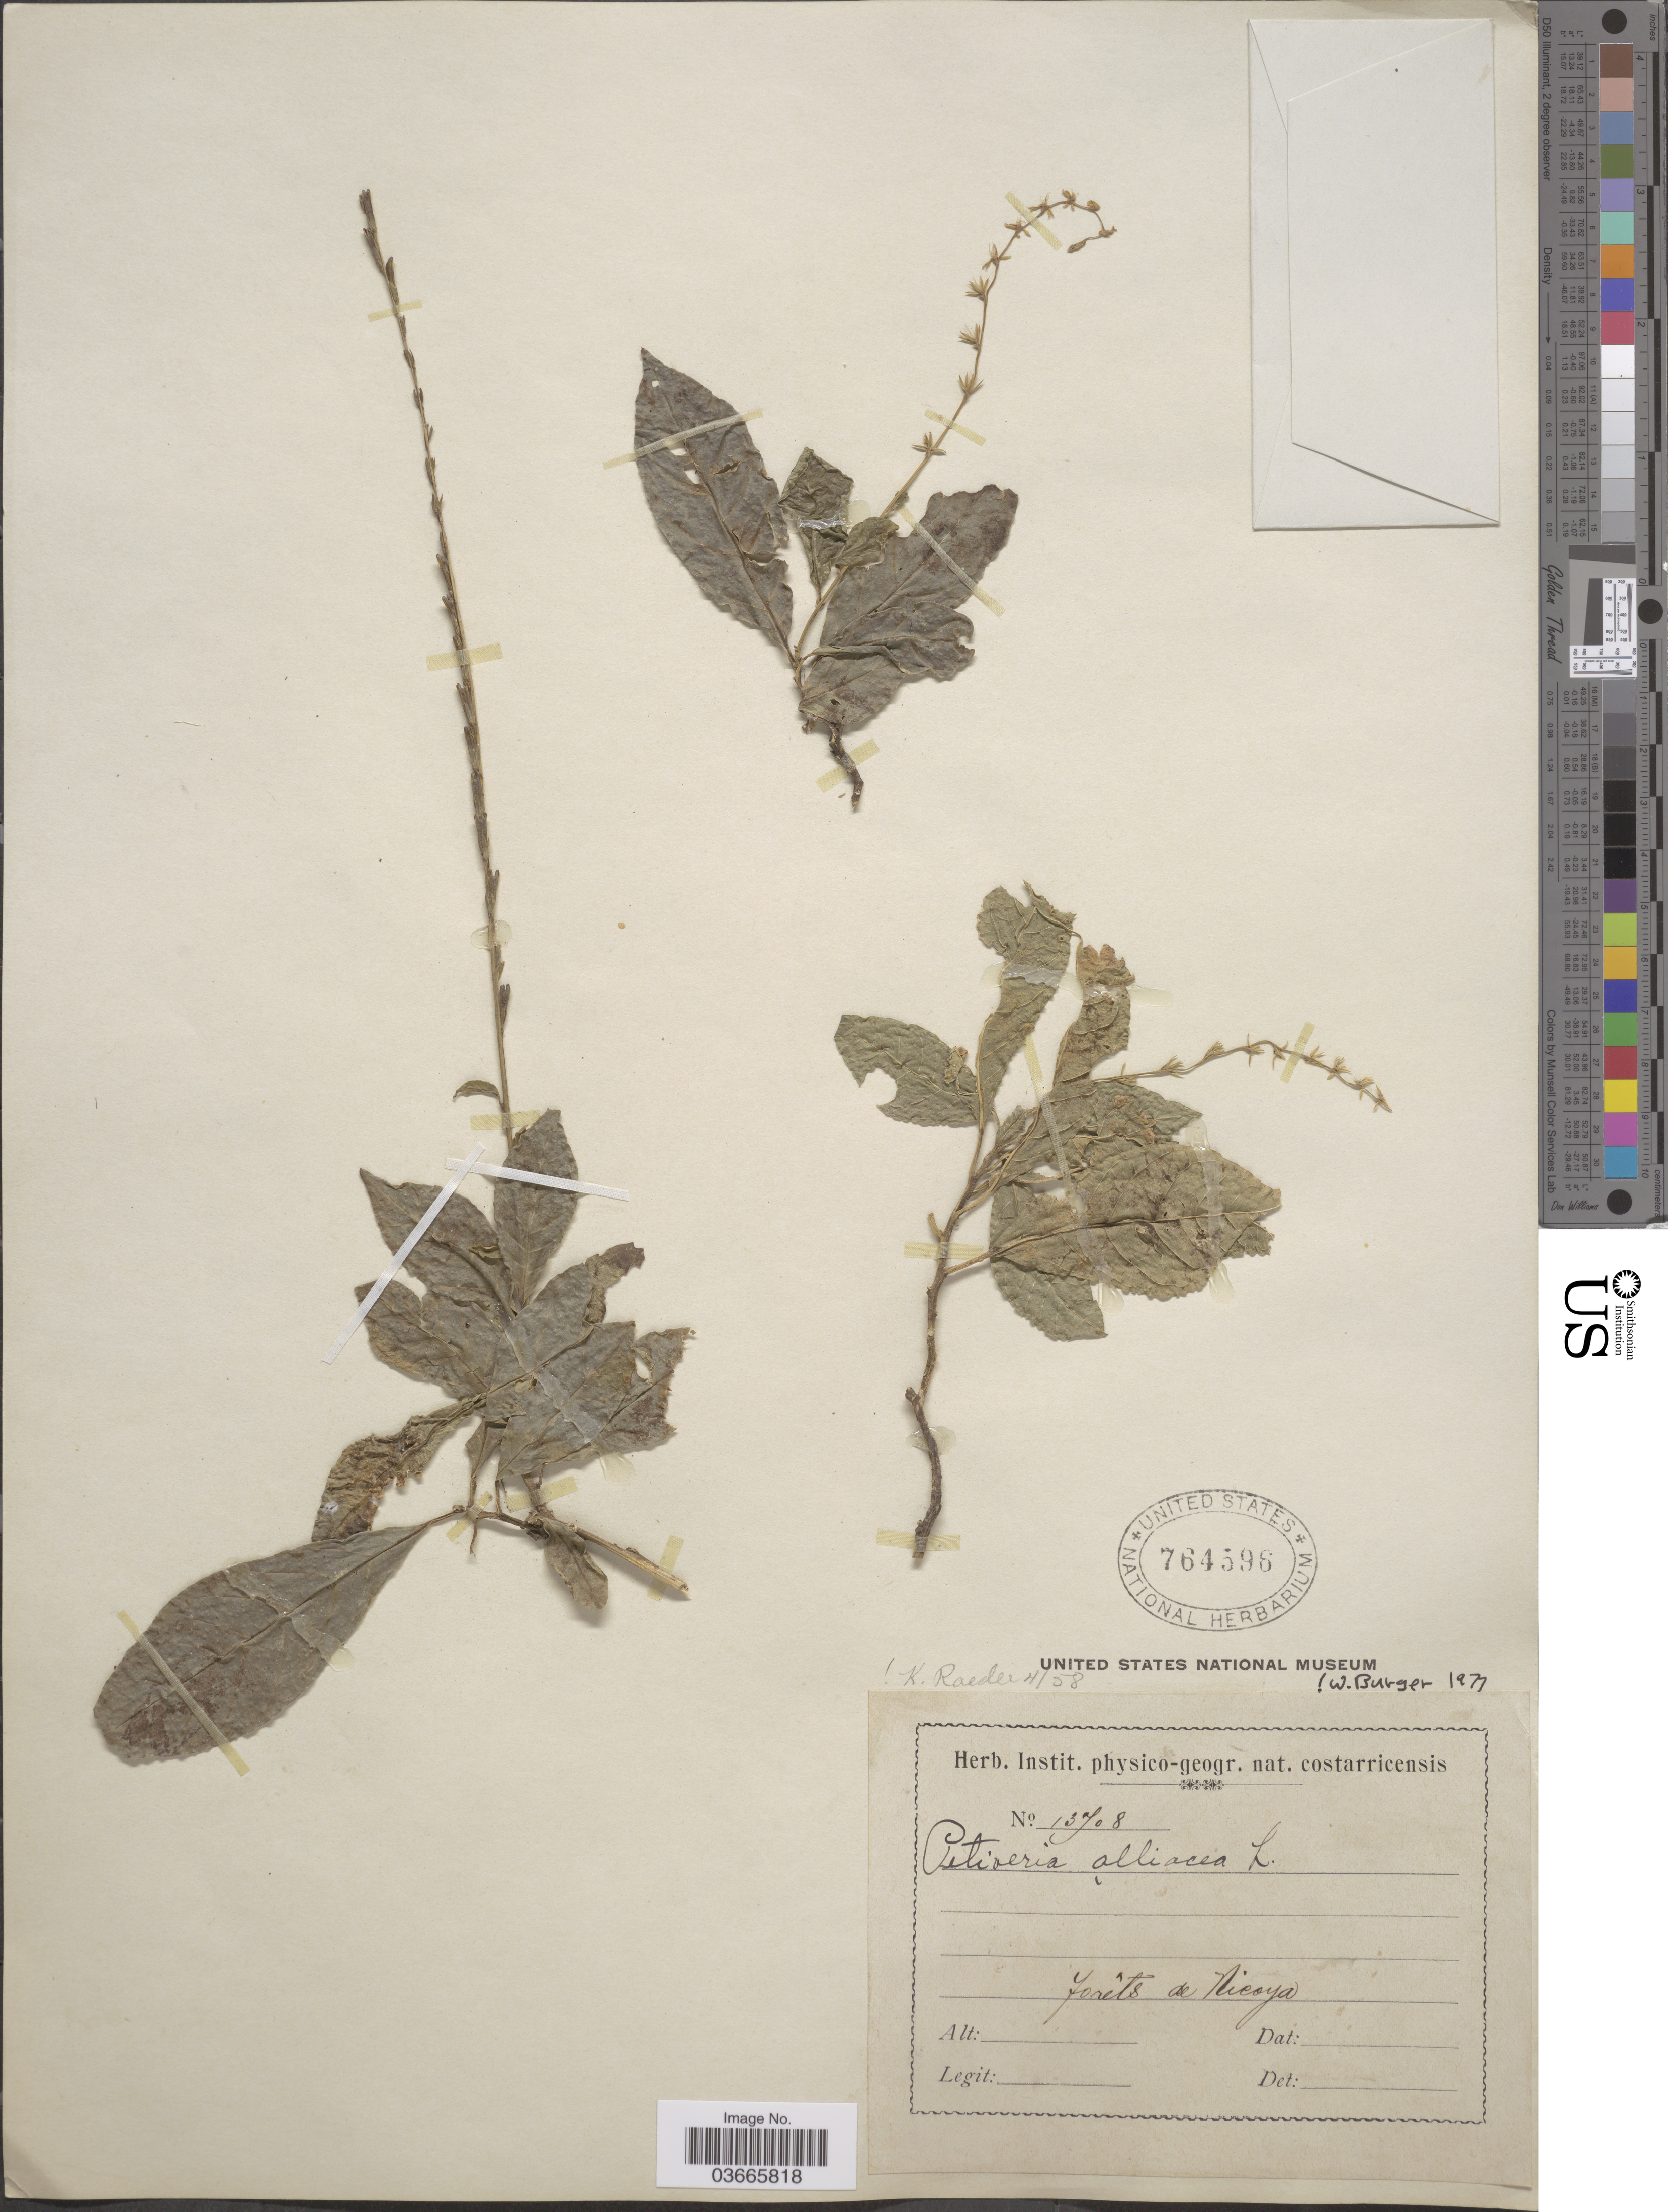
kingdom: Plantae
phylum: Tracheophyta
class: Magnoliopsida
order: Caryophyllales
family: Phytolaccaceae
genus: Petiveria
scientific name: Petiveria alliacea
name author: L.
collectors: ex herb. Instit. physico-geogr. nat. costarricensis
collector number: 13708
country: Costa Rica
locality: Forêts de Nicoya.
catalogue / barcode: US 764596